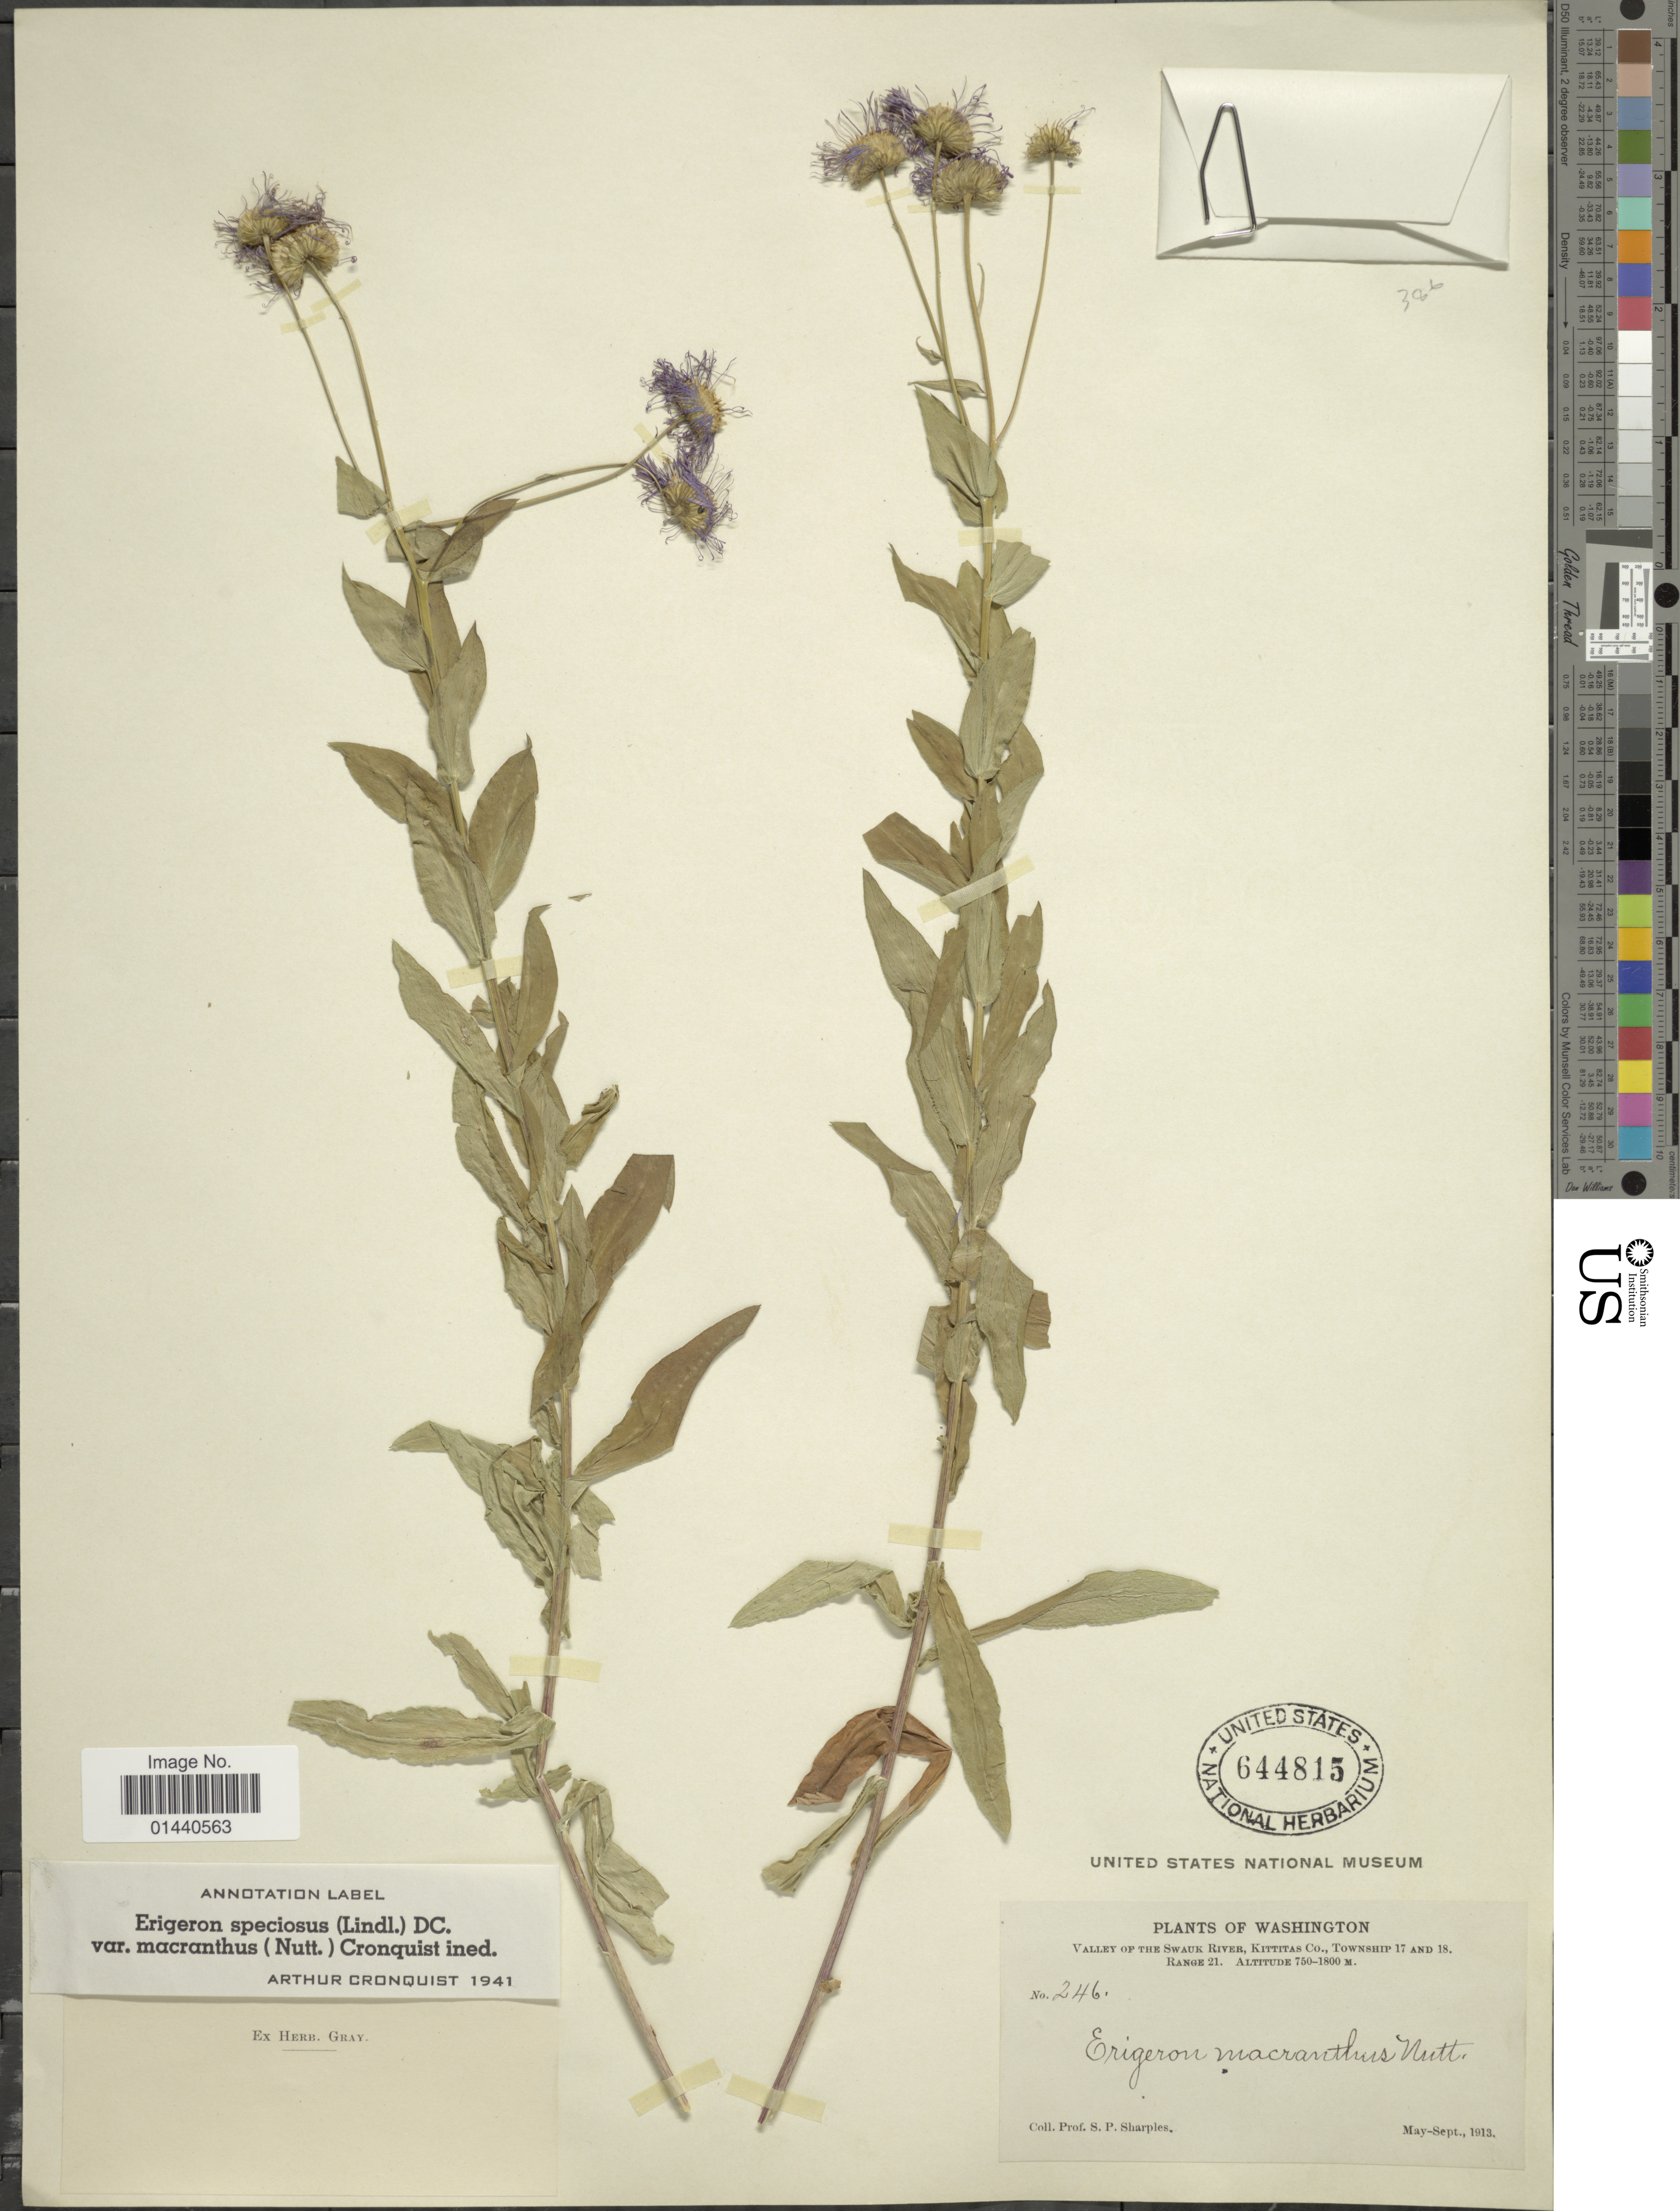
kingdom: Plantae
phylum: Tracheophyta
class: Magnoliopsida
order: Asterales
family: Asteraceae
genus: Erigeron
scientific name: Erigeron speciosus var. macranthus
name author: (Nutt.) Cronq.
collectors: S. Sharples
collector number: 246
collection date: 1913-05/1913-09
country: United States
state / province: Washington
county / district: Kittitas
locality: Valley of the Swauk River, Kittitas Co., Township 17 and 18. Range 21.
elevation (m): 750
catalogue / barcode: US 644815